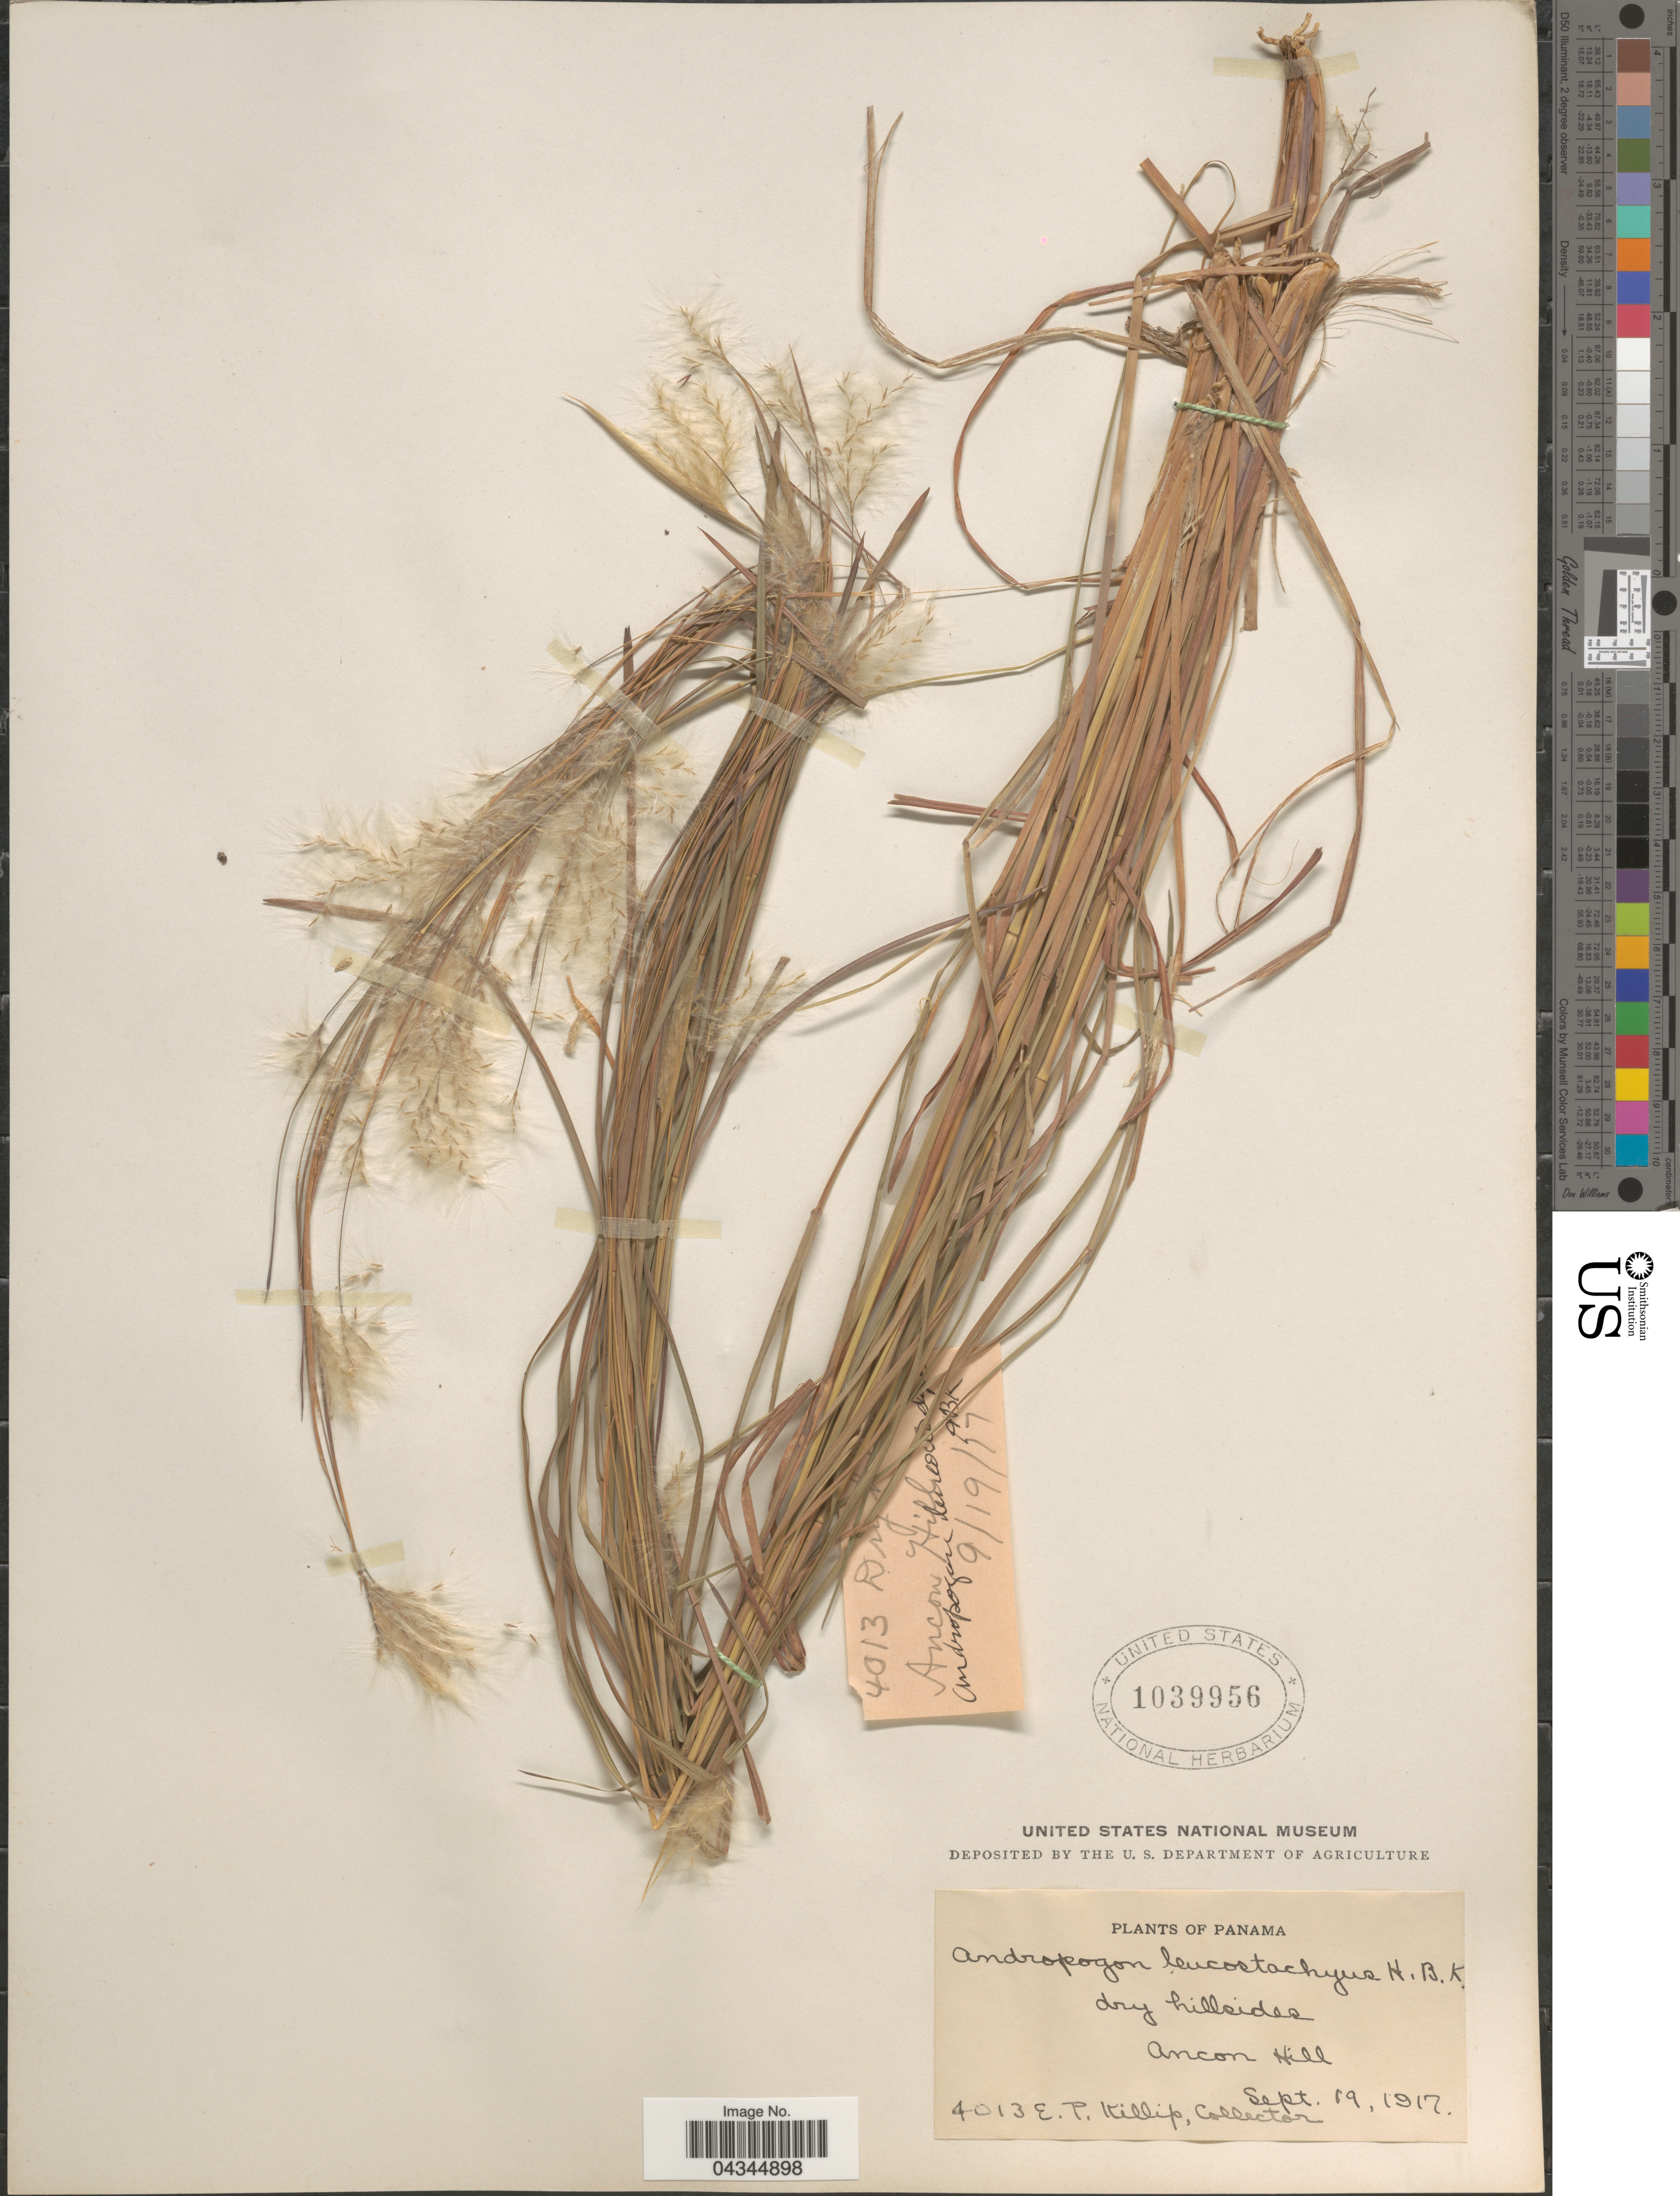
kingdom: Plantae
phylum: Tracheophyta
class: Liliopsida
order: Poales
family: Poaceae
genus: Andropogon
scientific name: Andropogon leucostachyus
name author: Kunth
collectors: E. P. Killip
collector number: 4013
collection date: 1917-09-19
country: Panama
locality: Dry hillsides. Ancon Hill.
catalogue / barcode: US 1039956